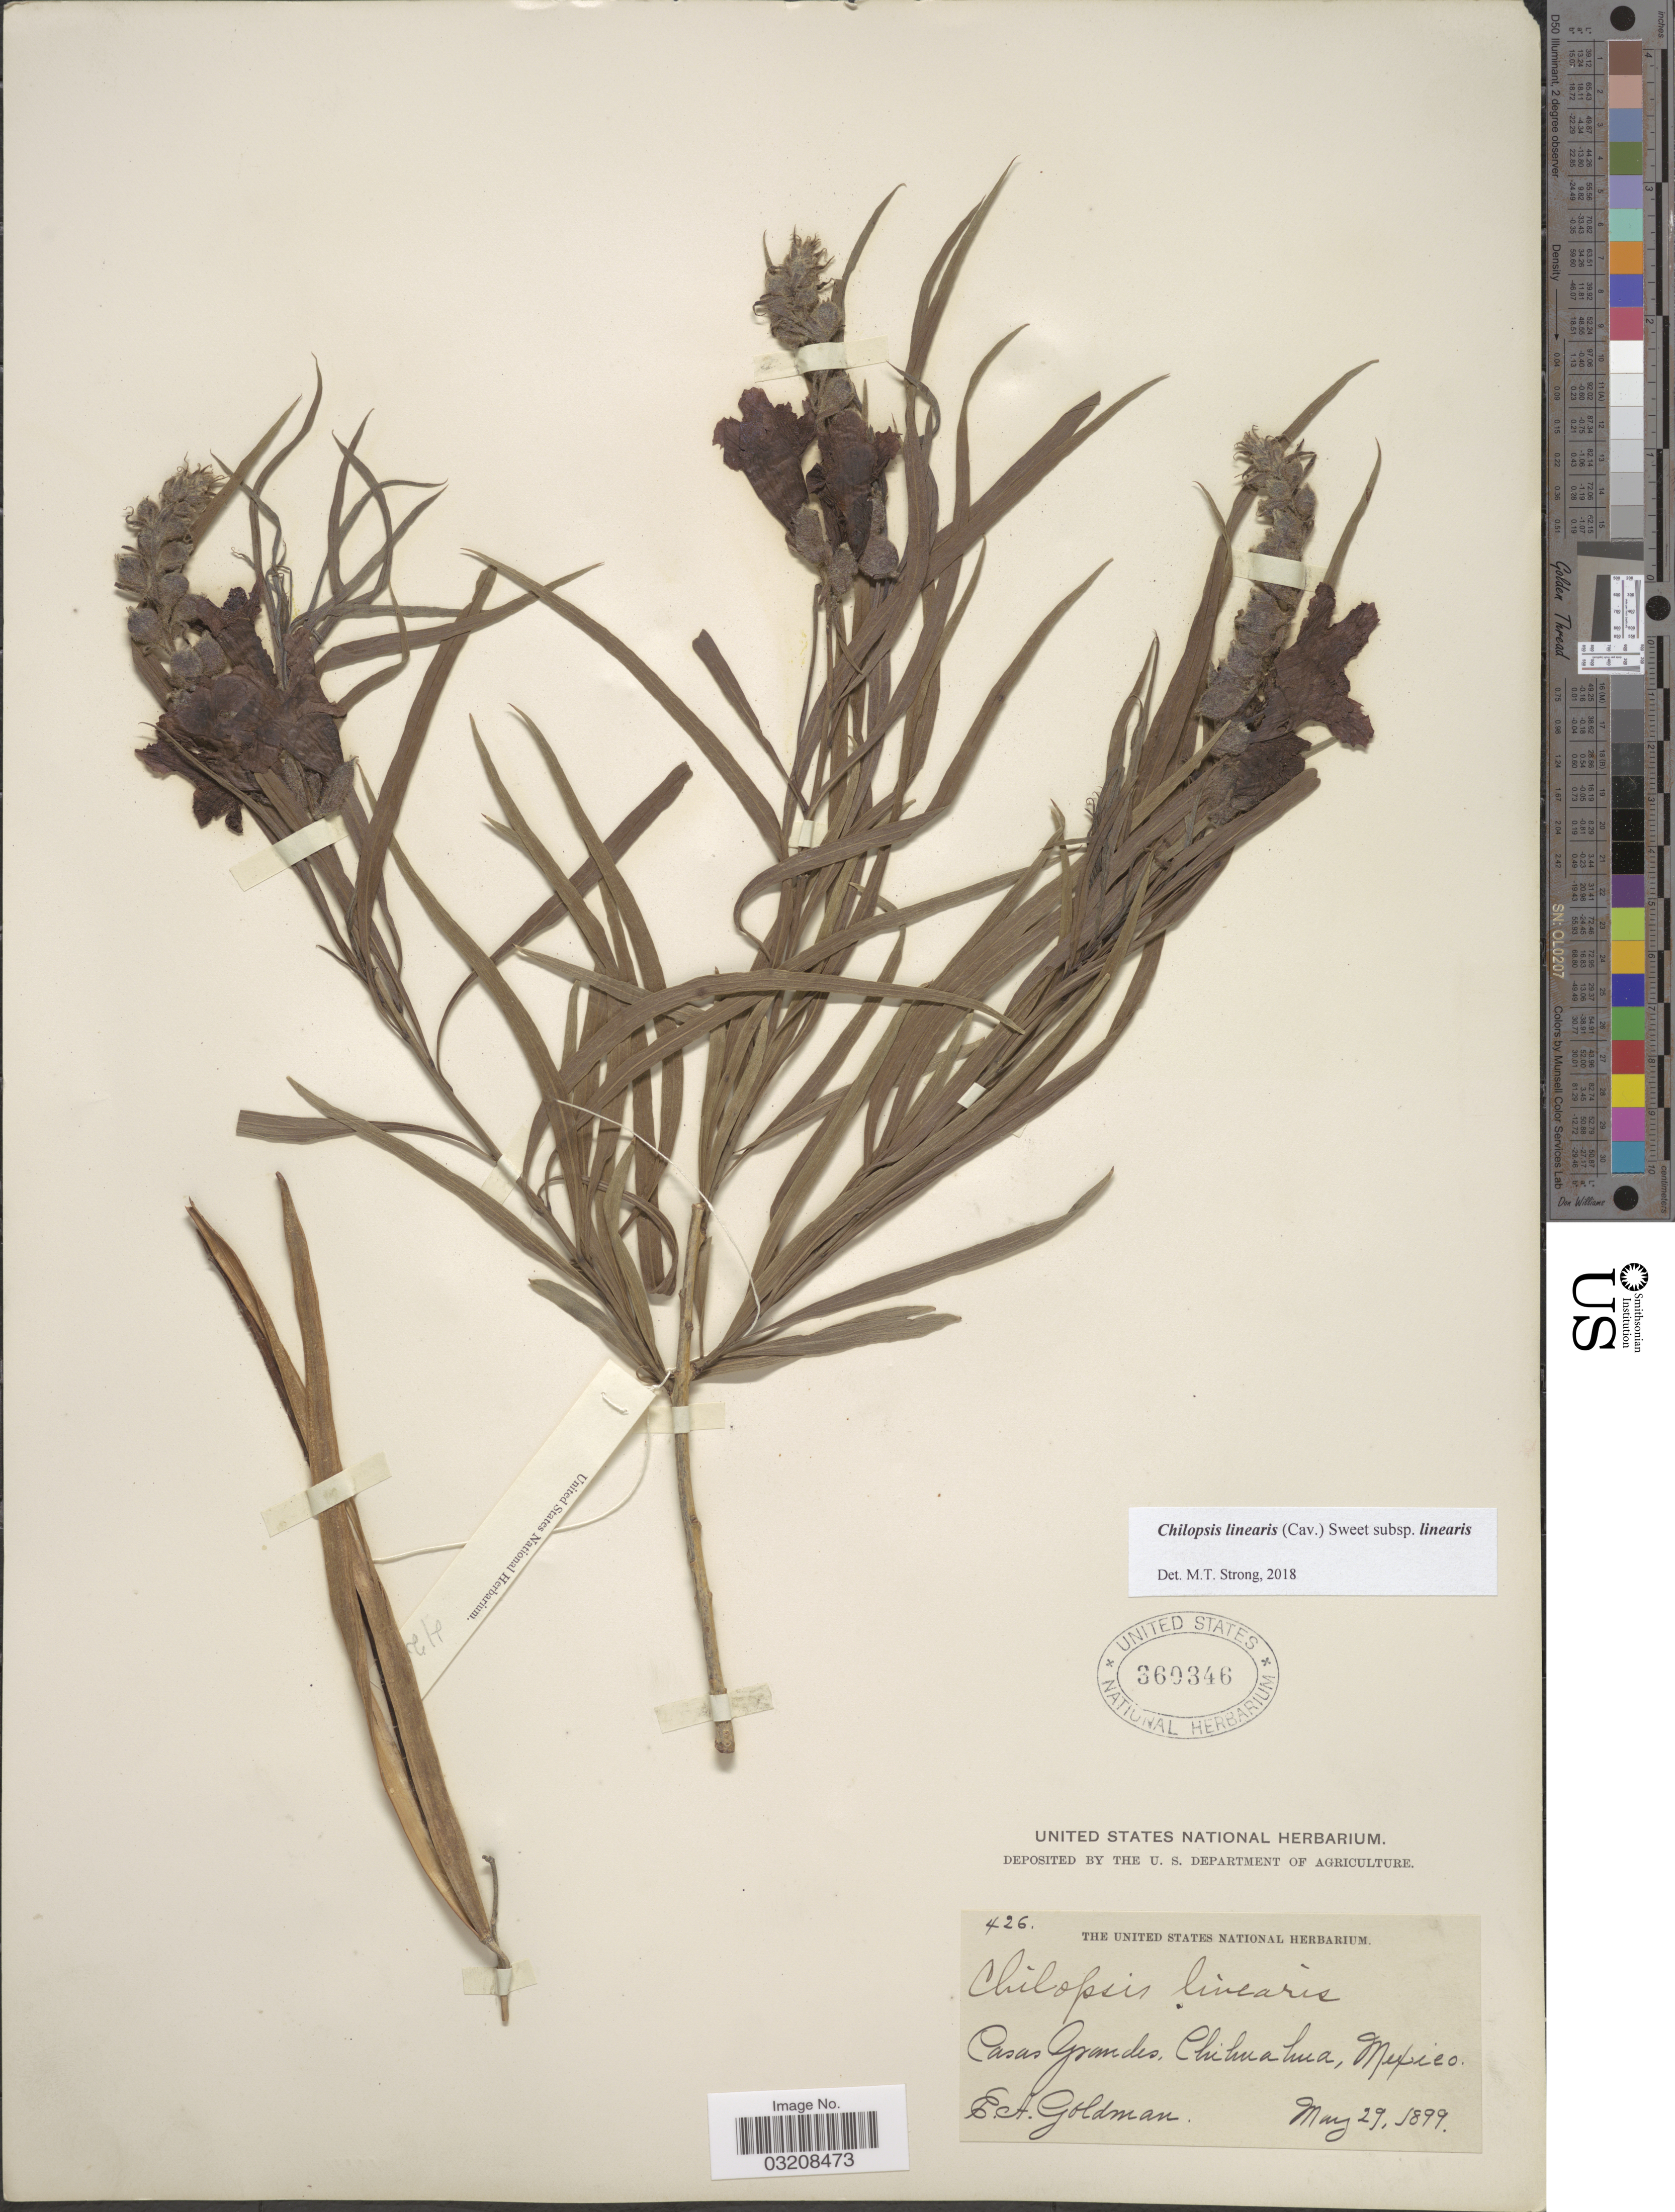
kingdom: Plantae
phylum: Tracheophyta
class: Magnoliopsida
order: Lamiales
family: Bignoniaceae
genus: Chilopsis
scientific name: Chilopsis linearis subsp. linearis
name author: (Cav.) Sweet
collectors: E. A. Goldman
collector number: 426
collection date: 1899-05-29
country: Mexico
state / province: Chihuahua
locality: Casas Grandes.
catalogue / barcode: US 360346